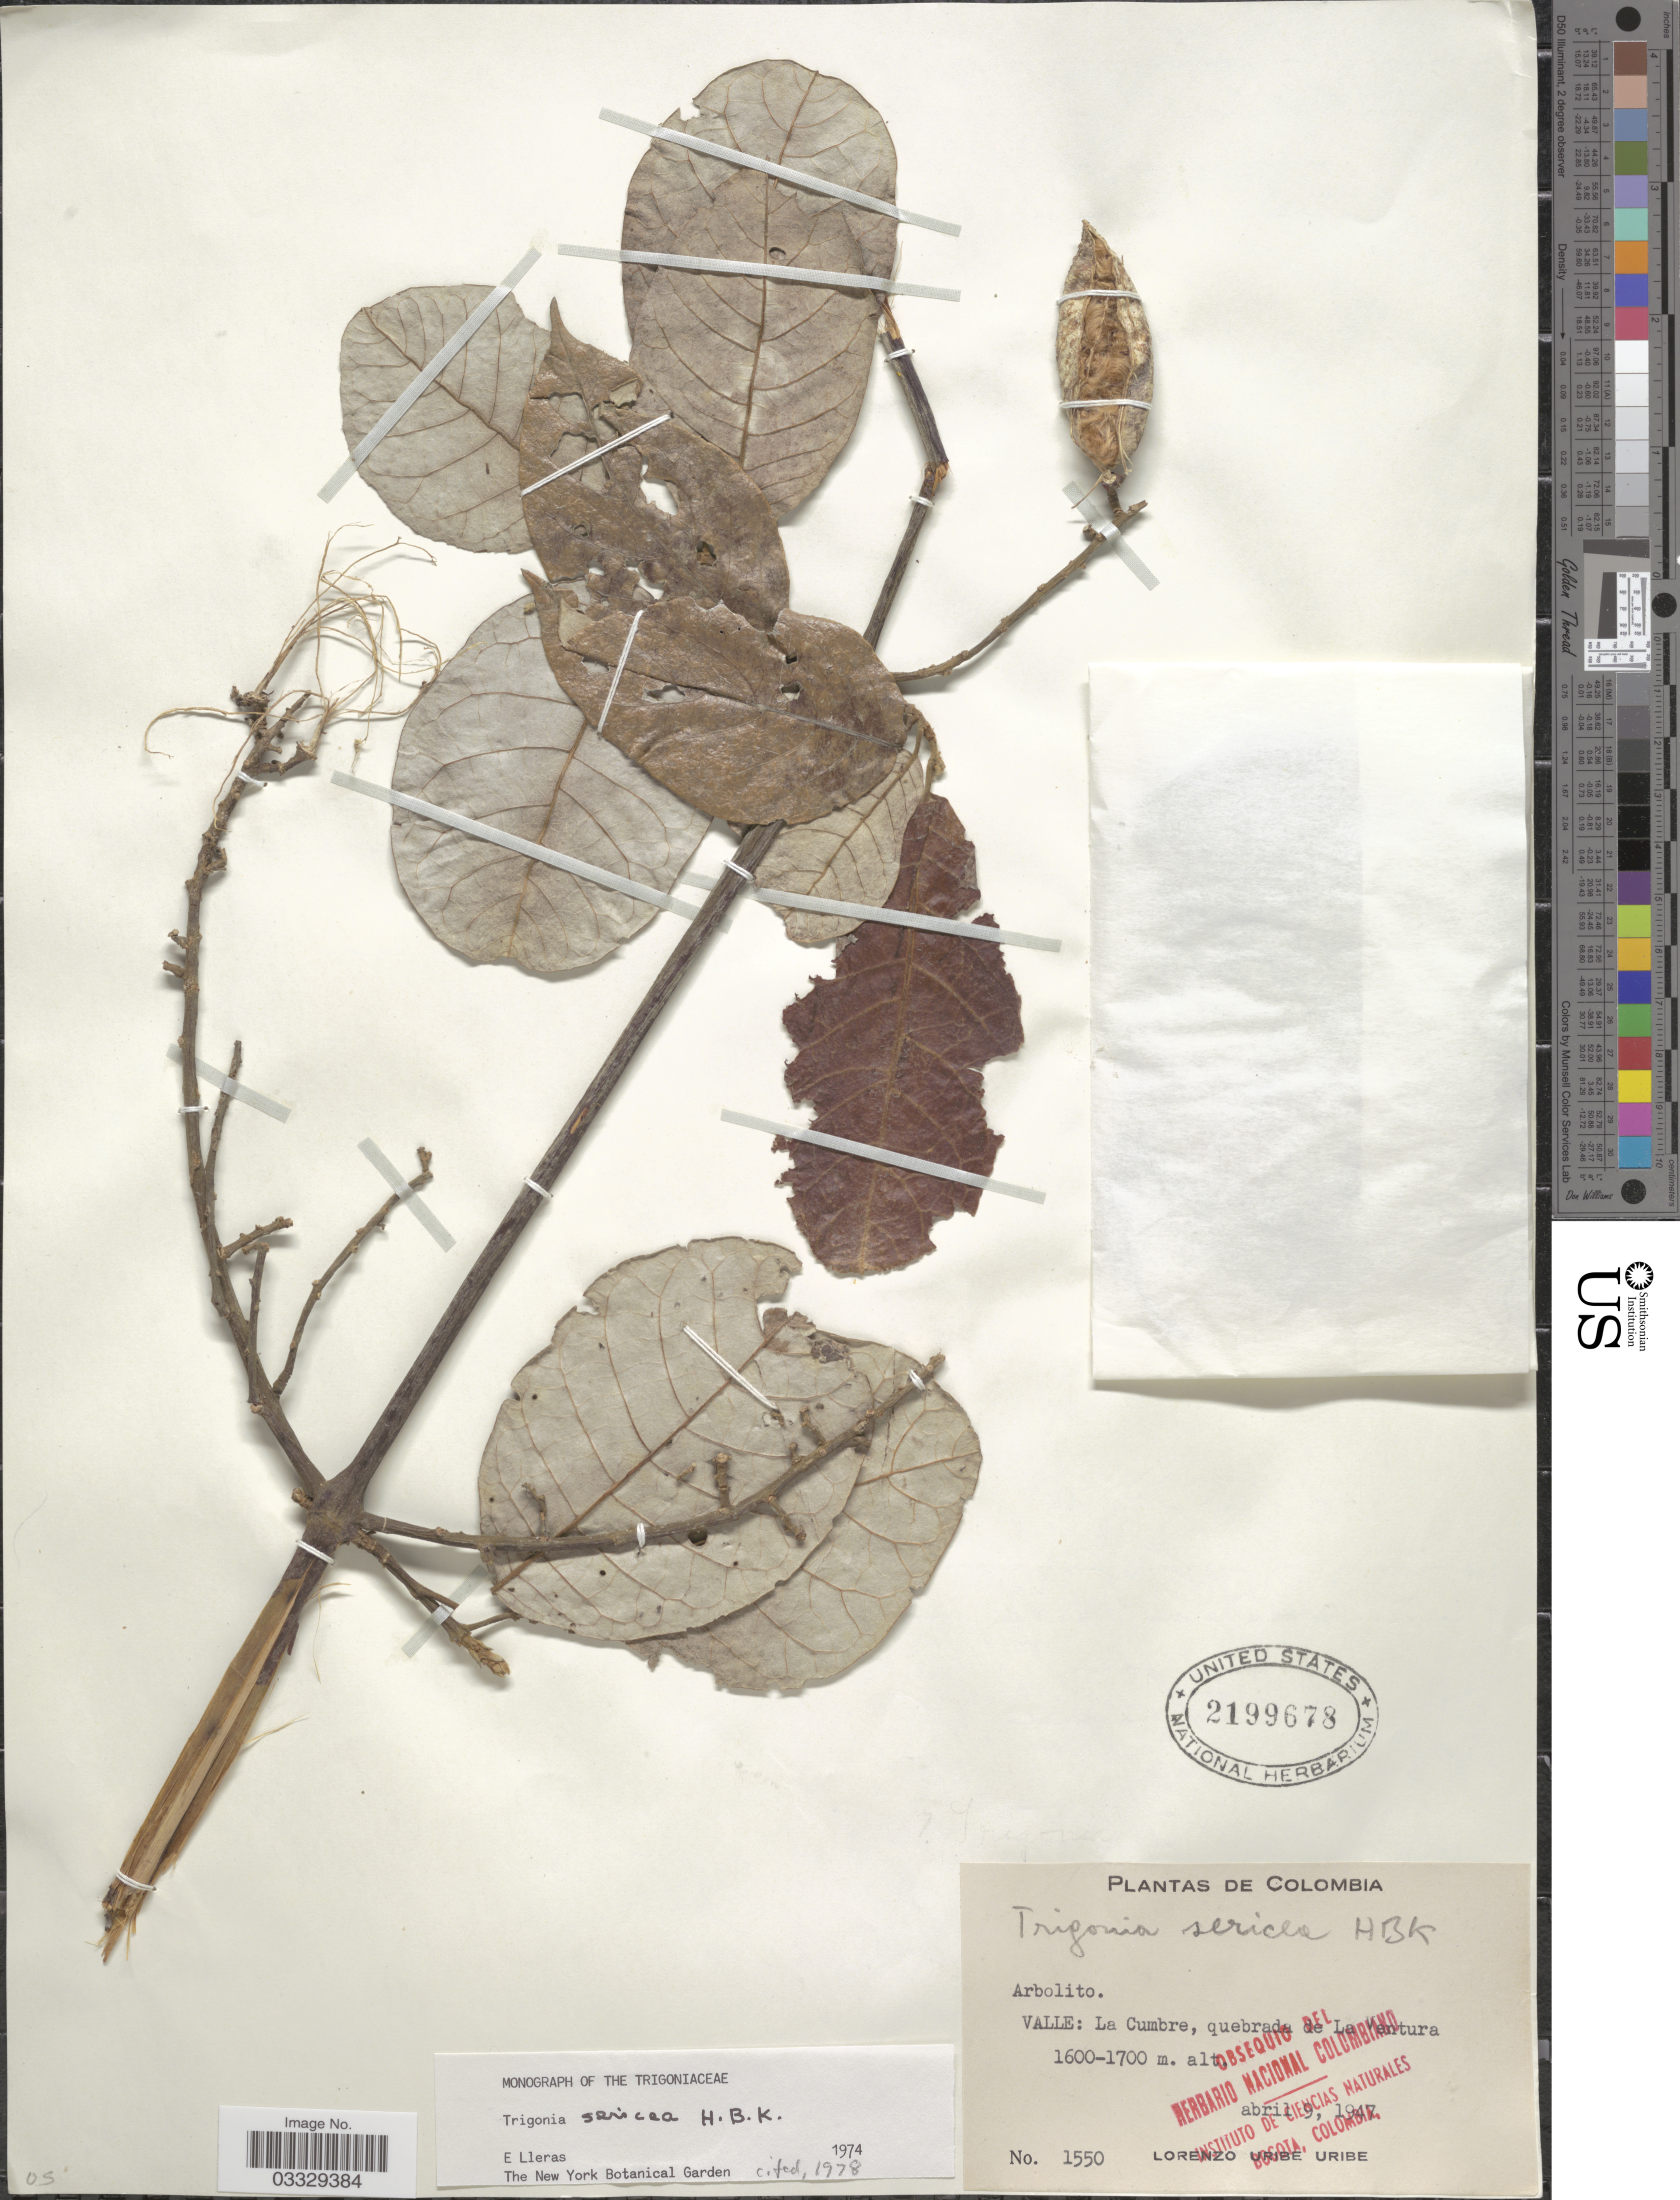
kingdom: Plantae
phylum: Tracheophyta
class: Magnoliopsida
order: Malpighiales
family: Trigoniaceae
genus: Trigonia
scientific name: Trigonia sericea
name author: Kunth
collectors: L. Uribe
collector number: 1550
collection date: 1947-04-09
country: Colombia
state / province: Valle del Cauca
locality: Valle: La Cumbre, quebrada de La Ventura.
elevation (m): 1600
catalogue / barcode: US 2199678